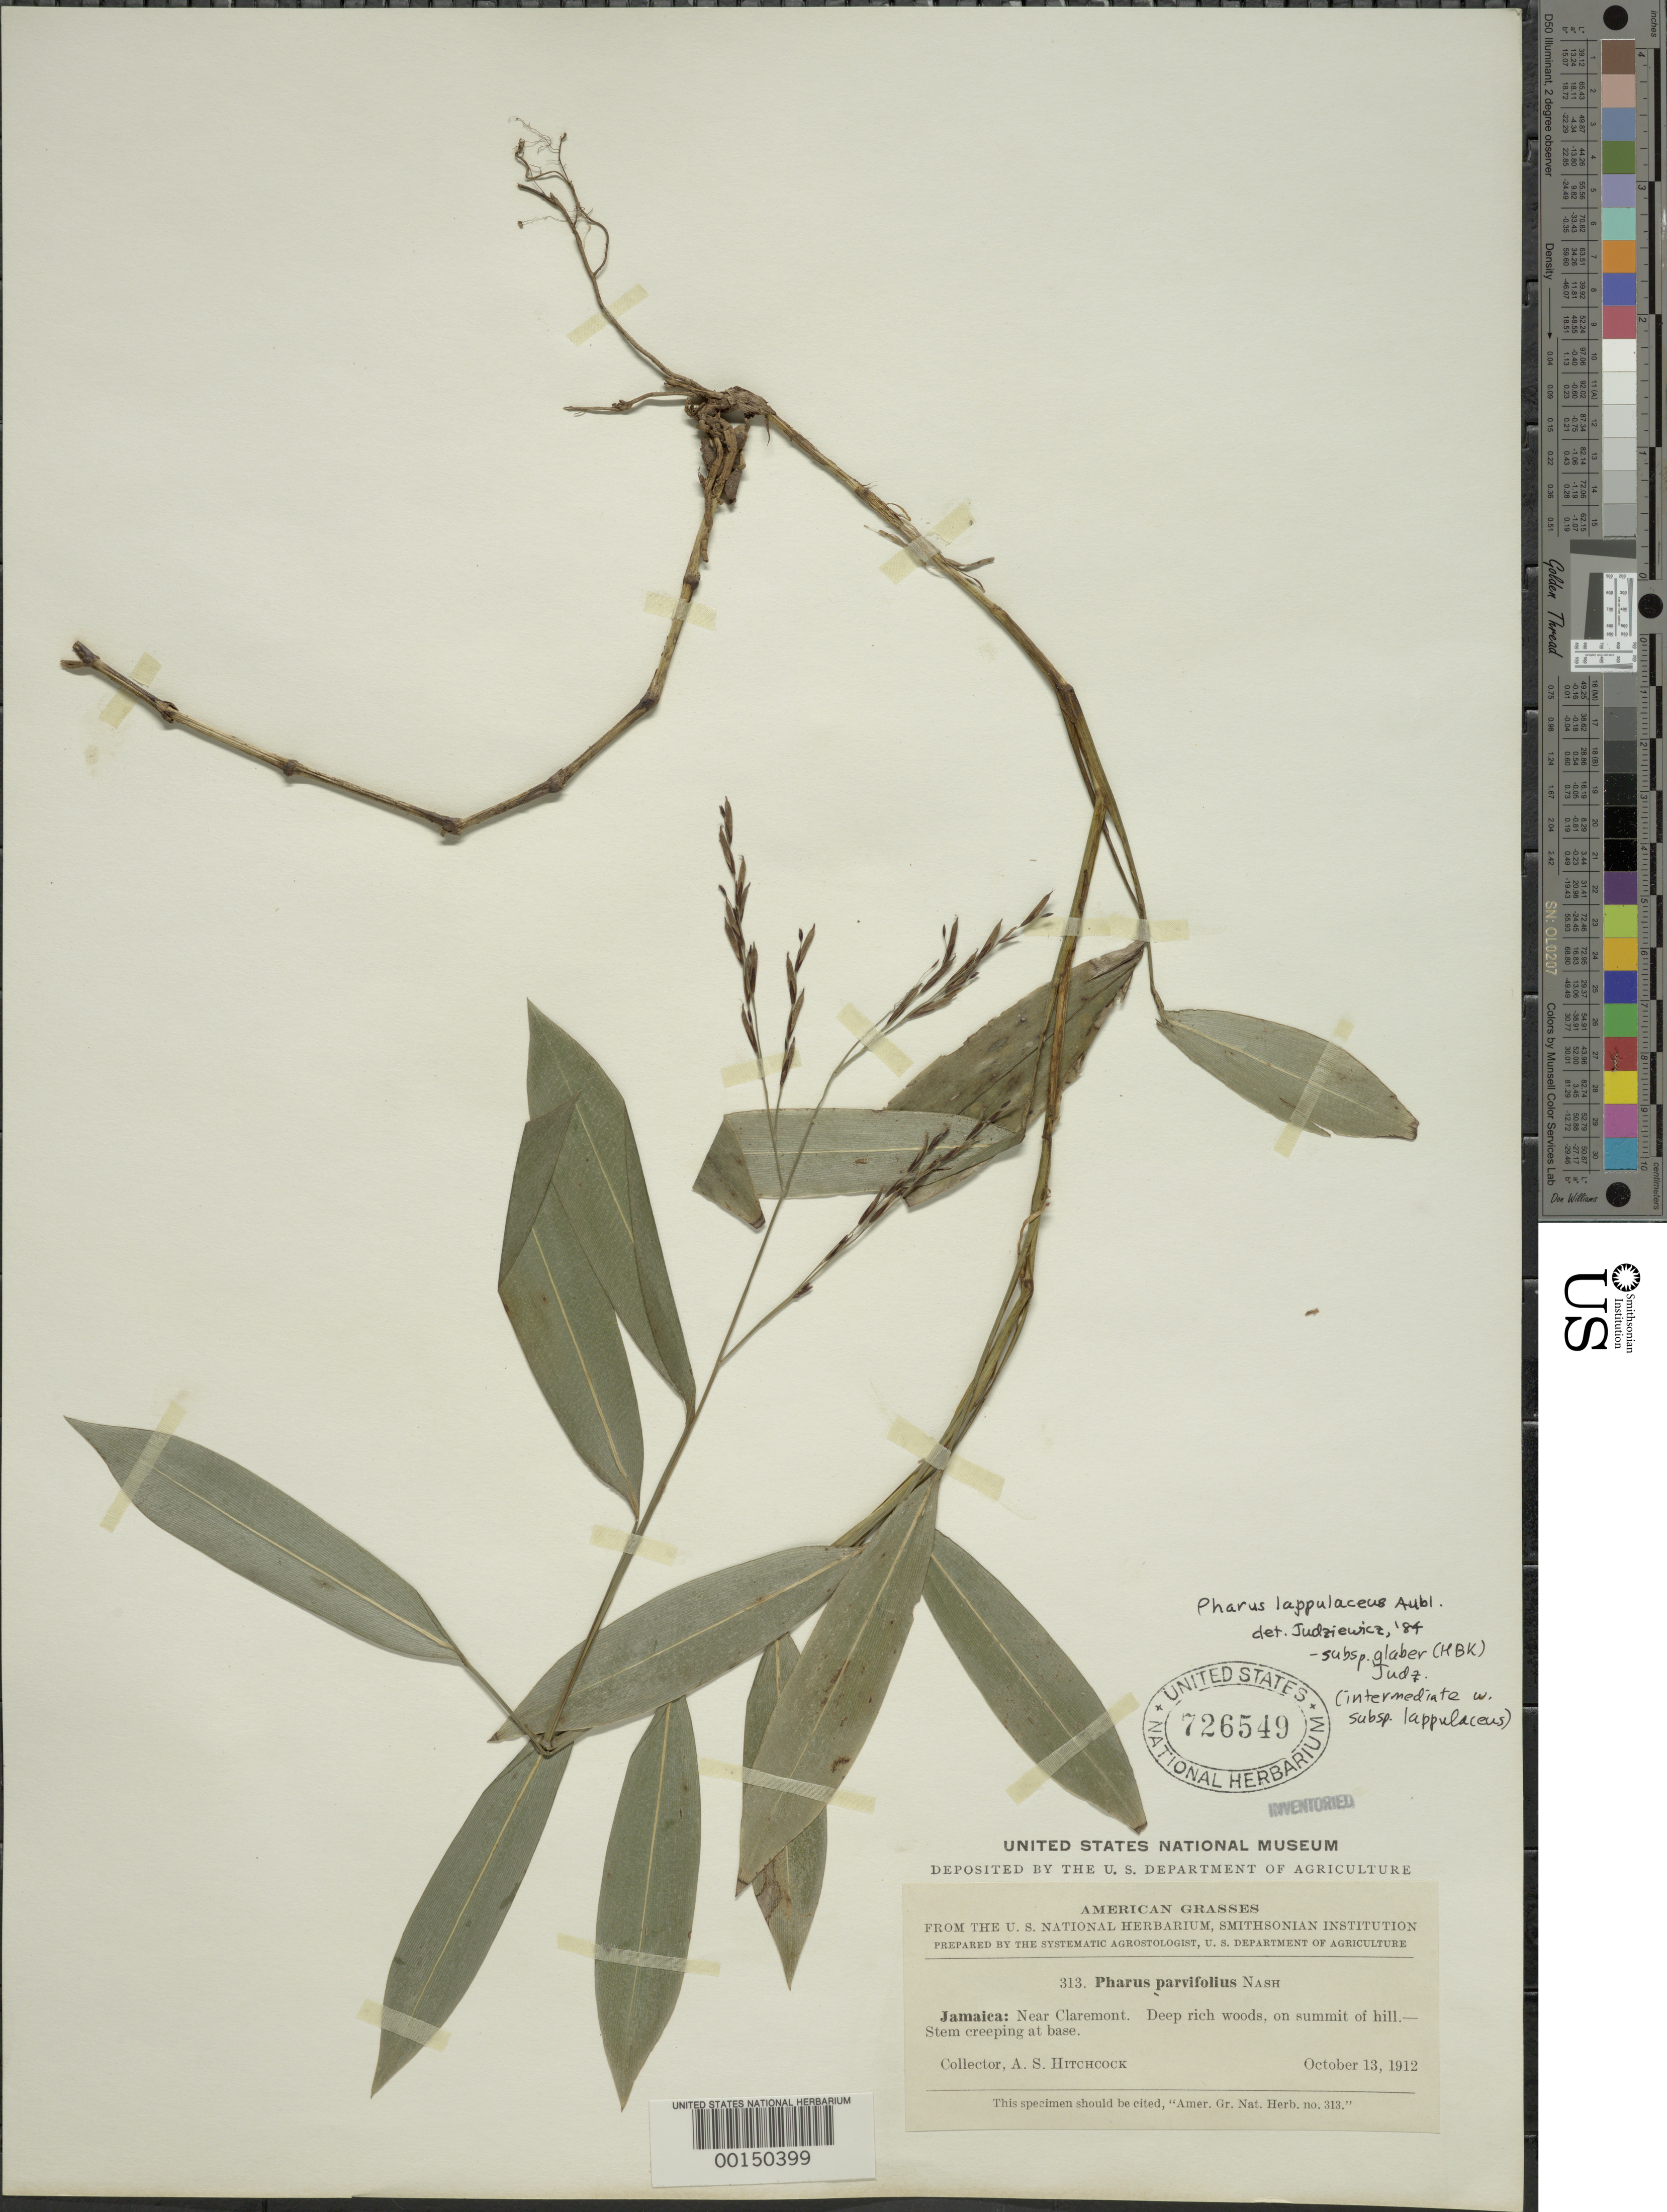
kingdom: Plantae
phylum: Tracheophyta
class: Liliopsida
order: Poales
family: Poaceae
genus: Pharus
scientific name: Pharus lappulaceus subsp. glaber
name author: (Kunth) Judz.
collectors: A. S. Hitchcock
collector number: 313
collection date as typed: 13 Oct 1912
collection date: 1912-10-13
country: Jamaica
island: Greater Antilles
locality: Claremont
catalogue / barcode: US 726549